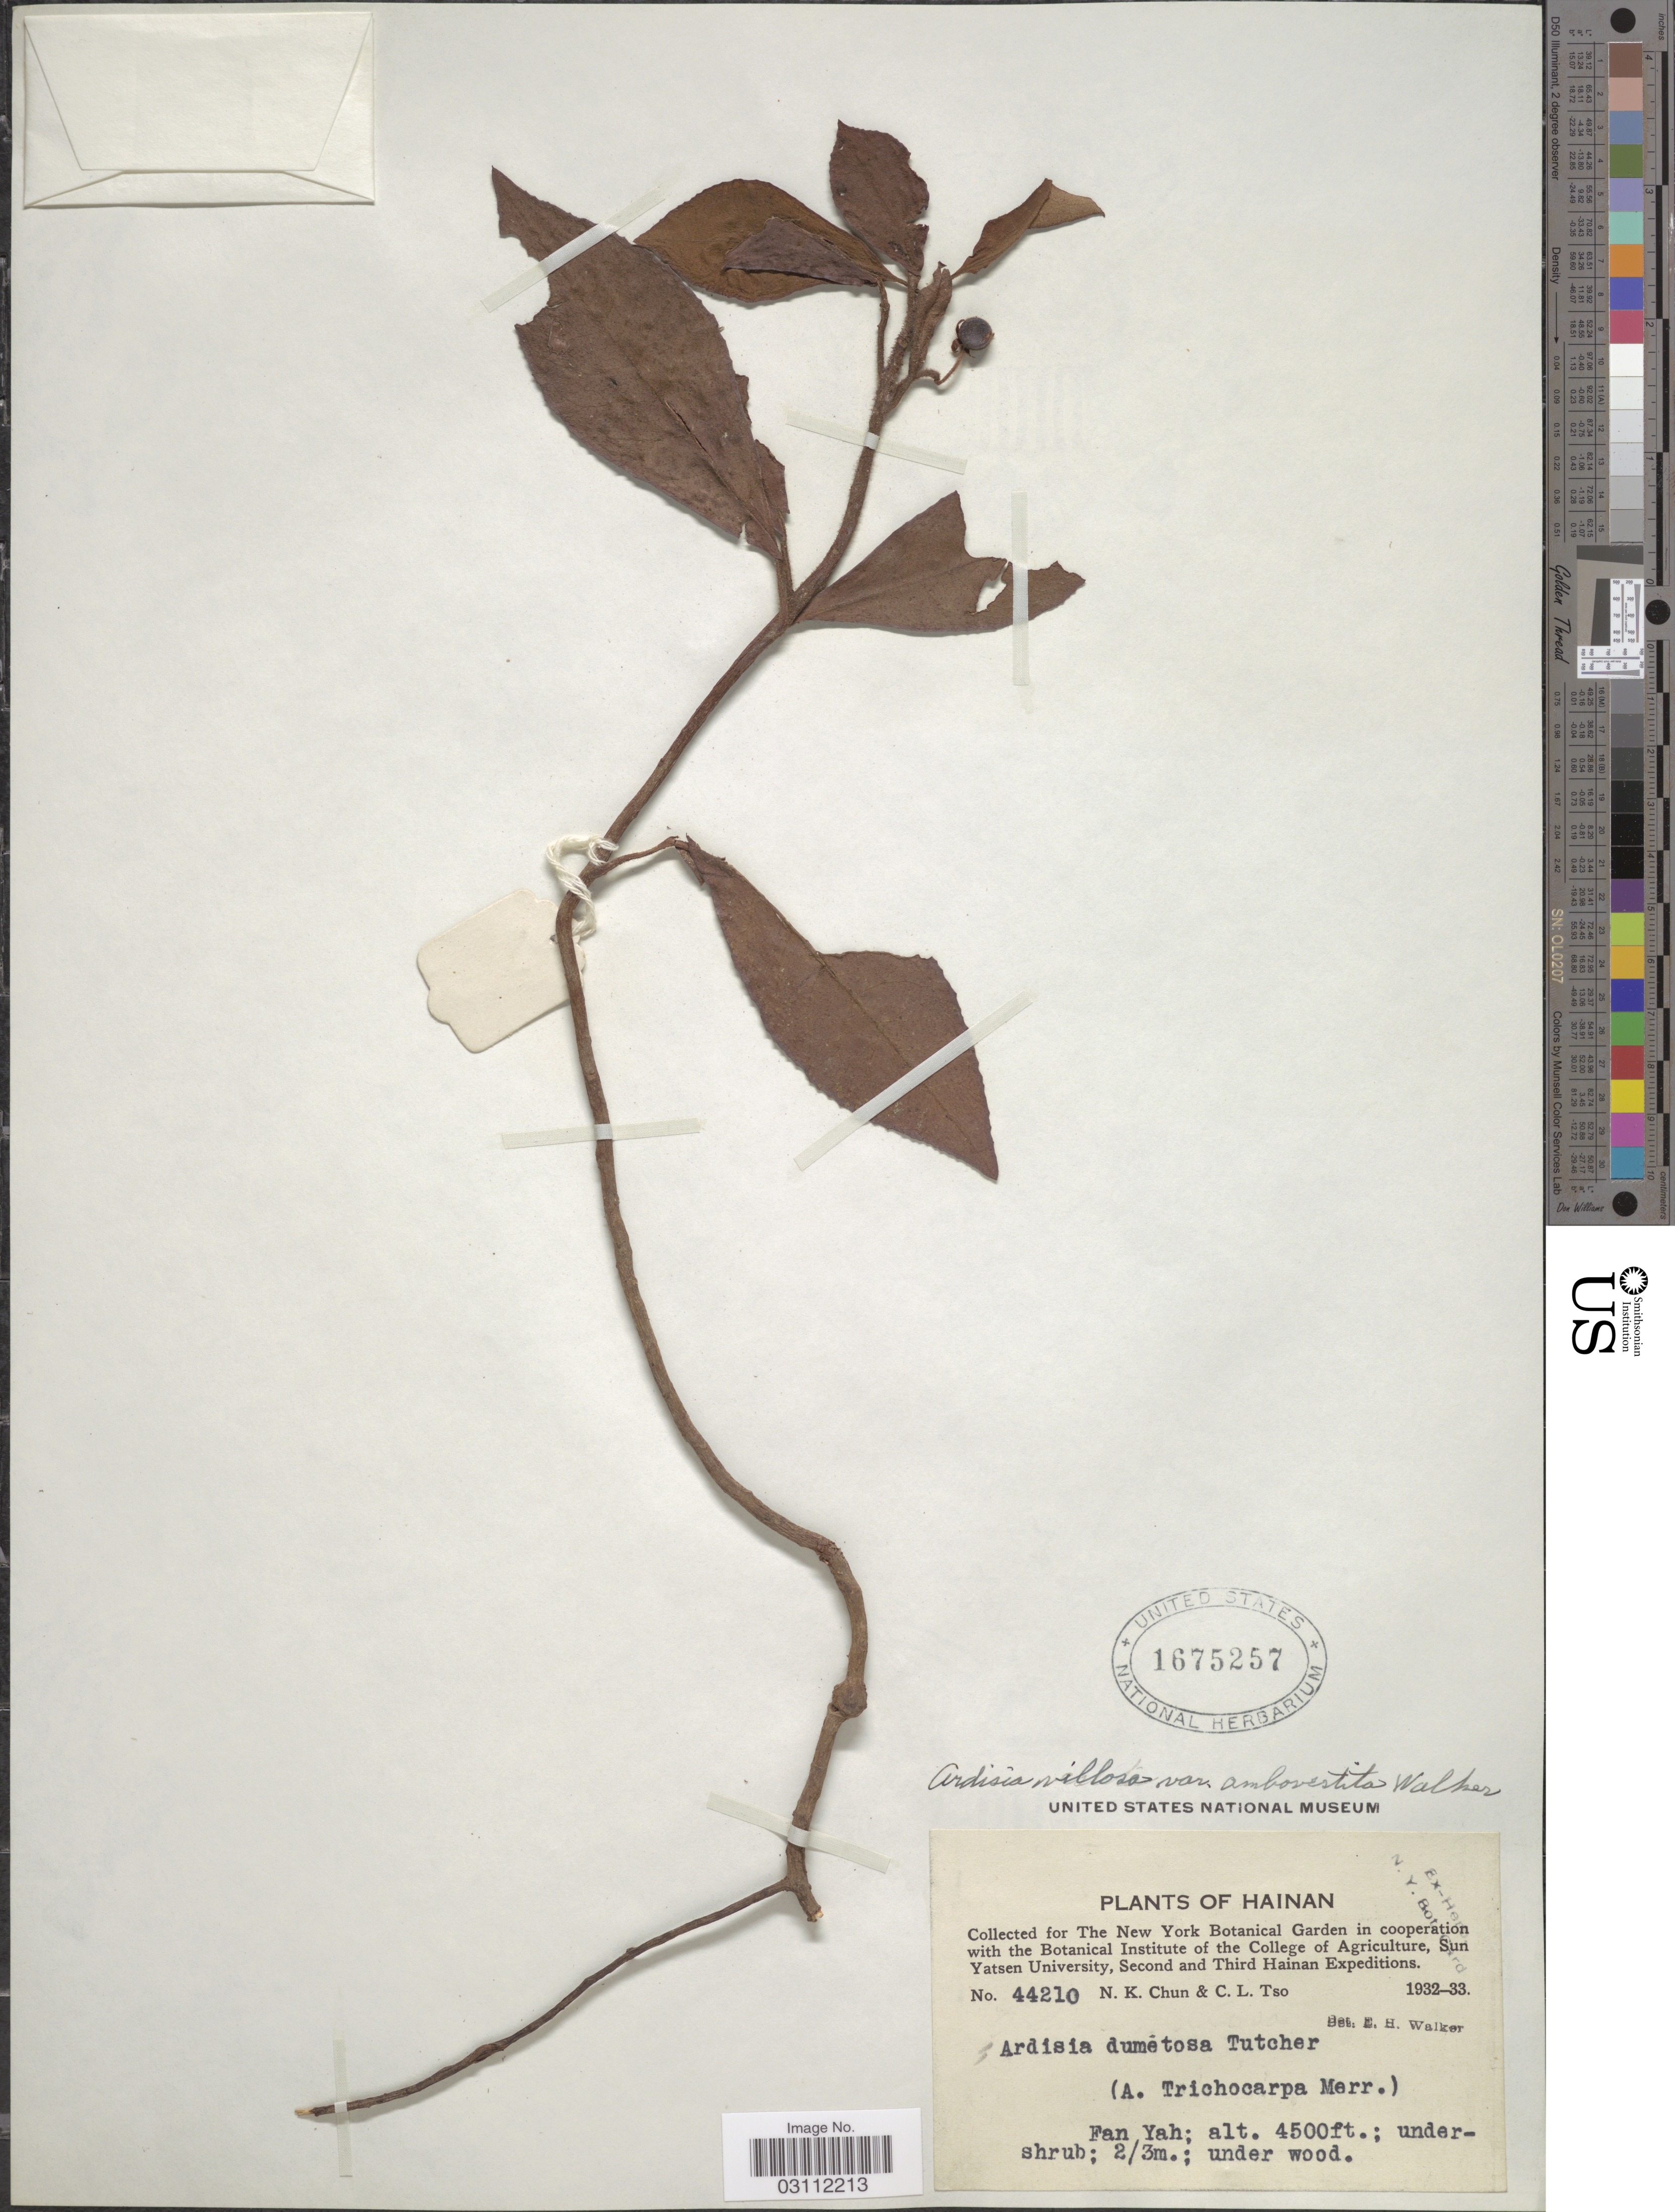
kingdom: Plantae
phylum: Tracheophyta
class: Magnoliopsida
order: Ericales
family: Primulaceae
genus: Ardisia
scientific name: Ardisia villosa var. ambovestita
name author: E. Walker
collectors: N. K. Chun & C. Tso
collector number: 44210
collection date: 1932/1933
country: China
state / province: Hainan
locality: Fan Yah.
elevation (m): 1372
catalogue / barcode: US 1675257